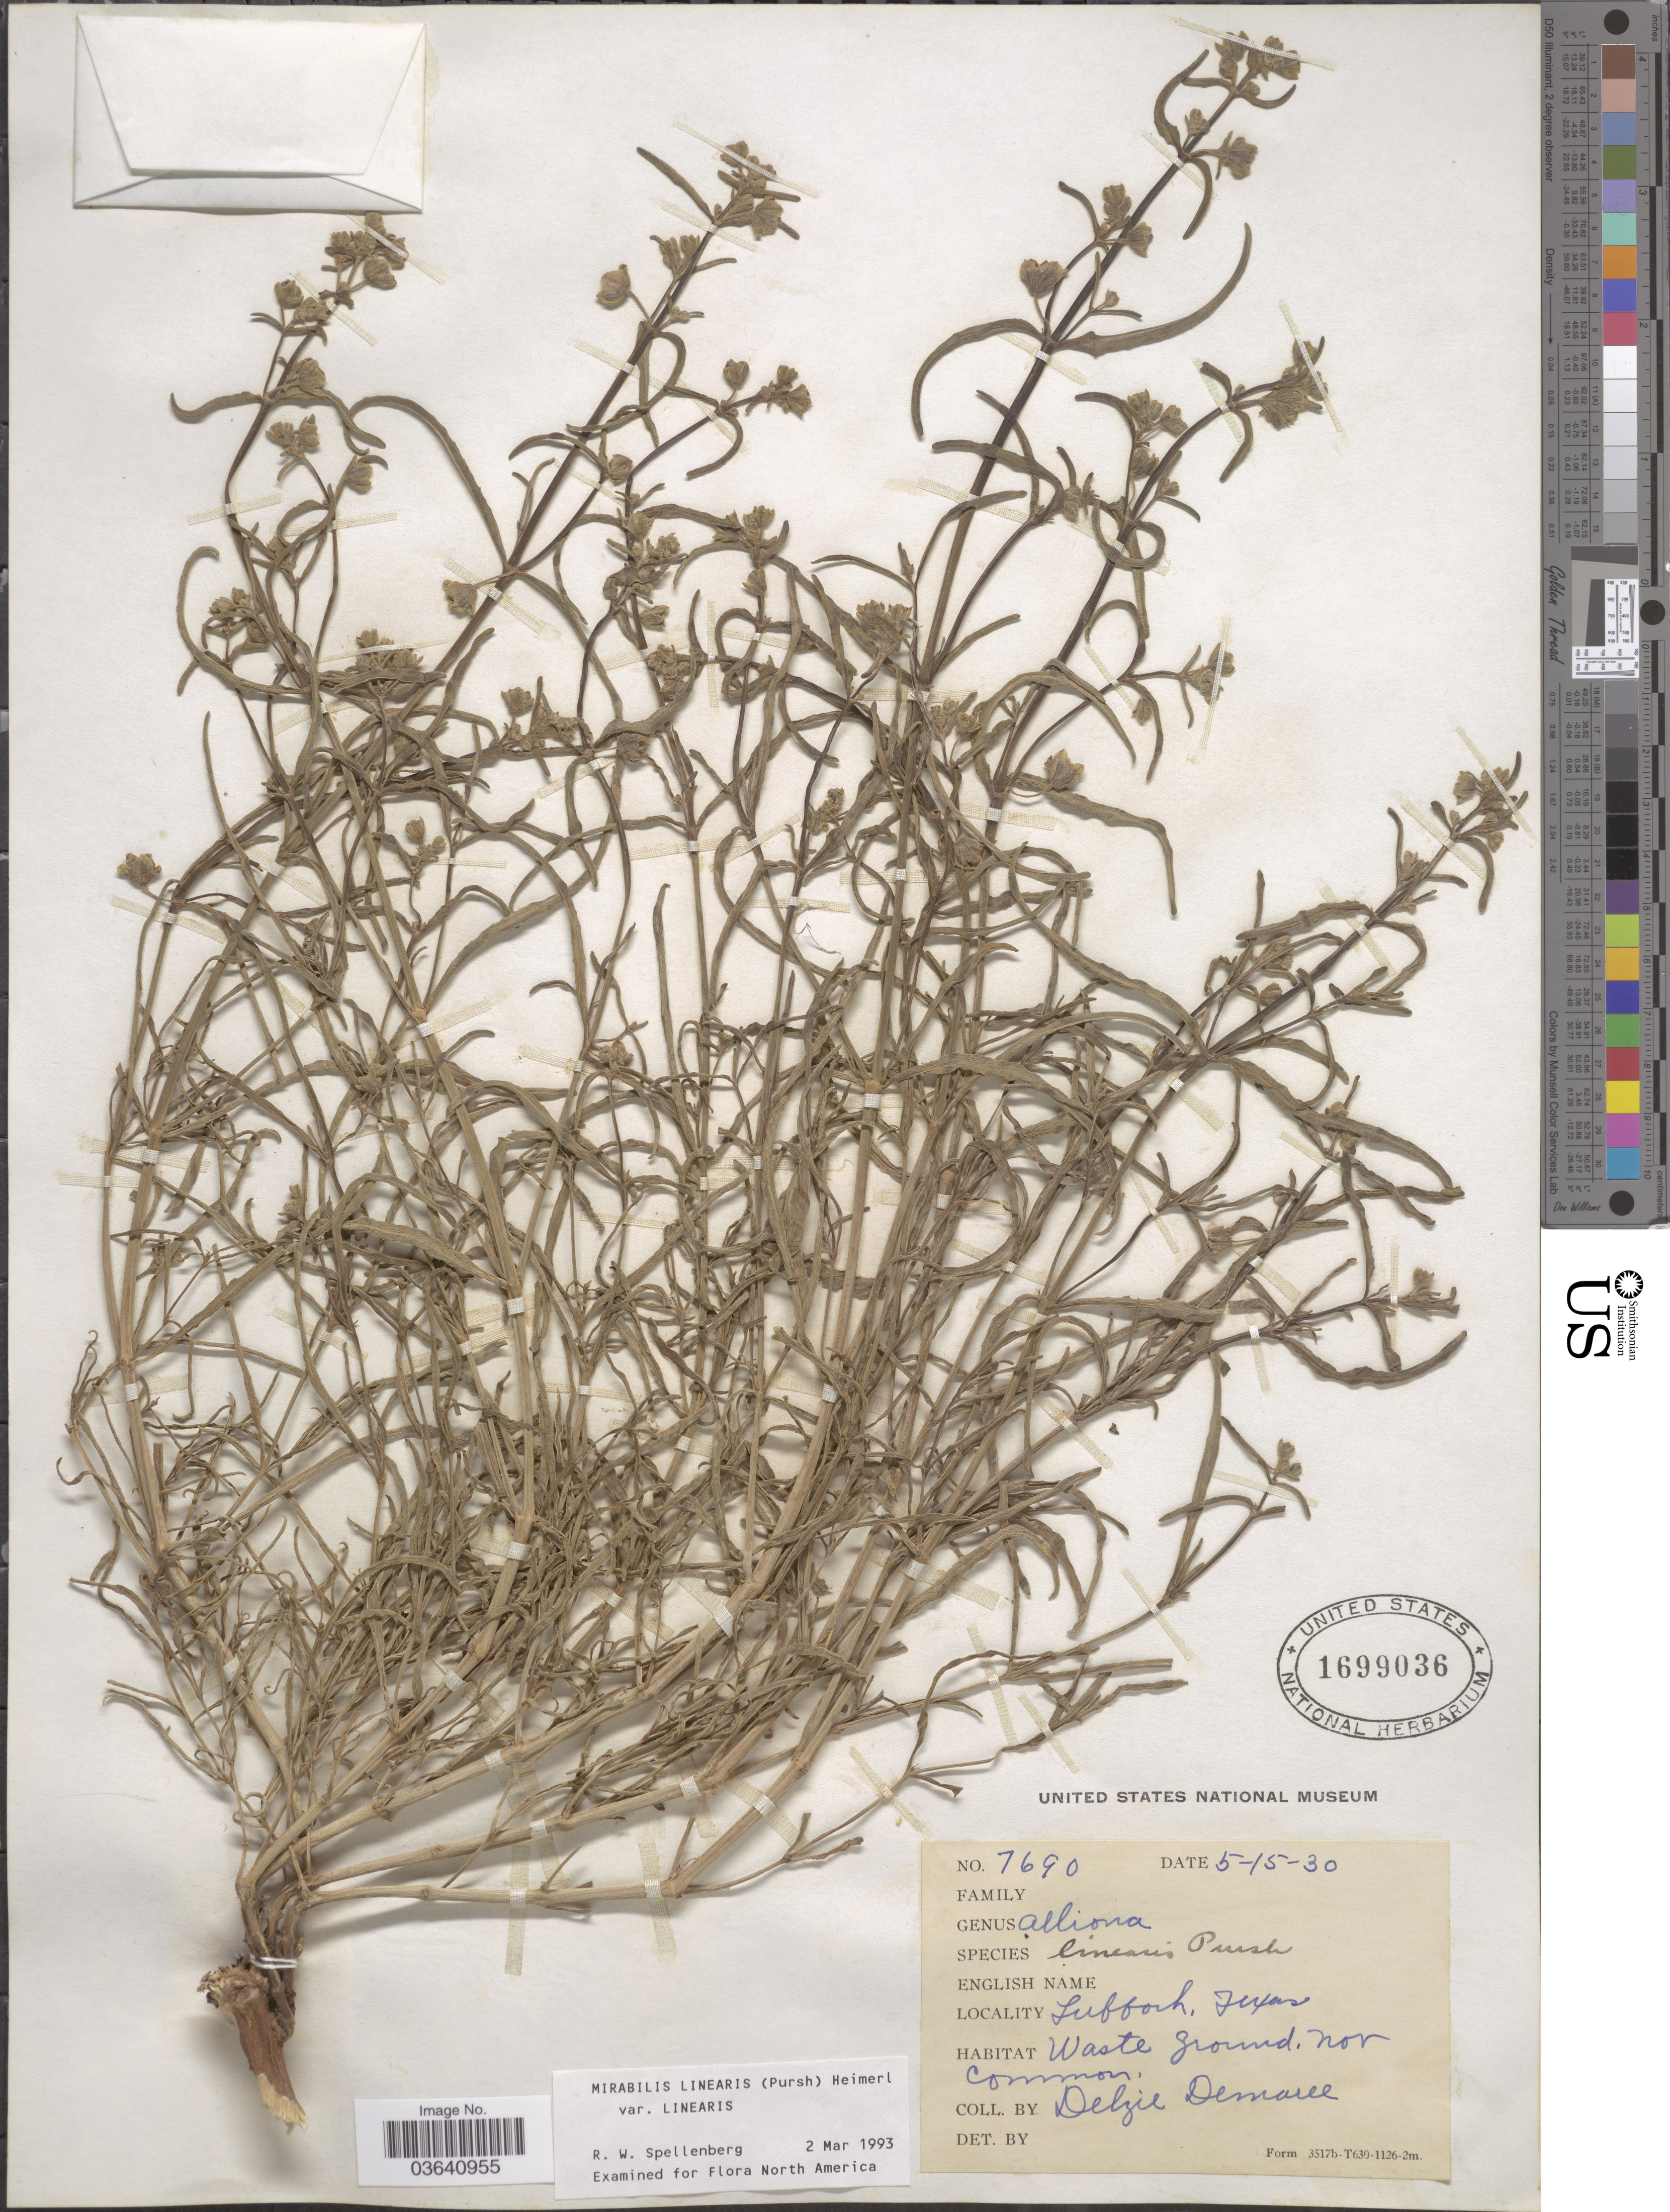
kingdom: Plantae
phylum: Tracheophyta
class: Magnoliopsida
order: Caryophyllales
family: Nyctaginaceae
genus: Mirabilis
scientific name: Mirabilis linearis var. linearis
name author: (Pursh) Heimerl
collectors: D. Demaree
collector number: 7690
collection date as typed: Transcribed d/m/y: 15/5/30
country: United States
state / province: Texas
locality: Lubbock.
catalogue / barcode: US 1699036